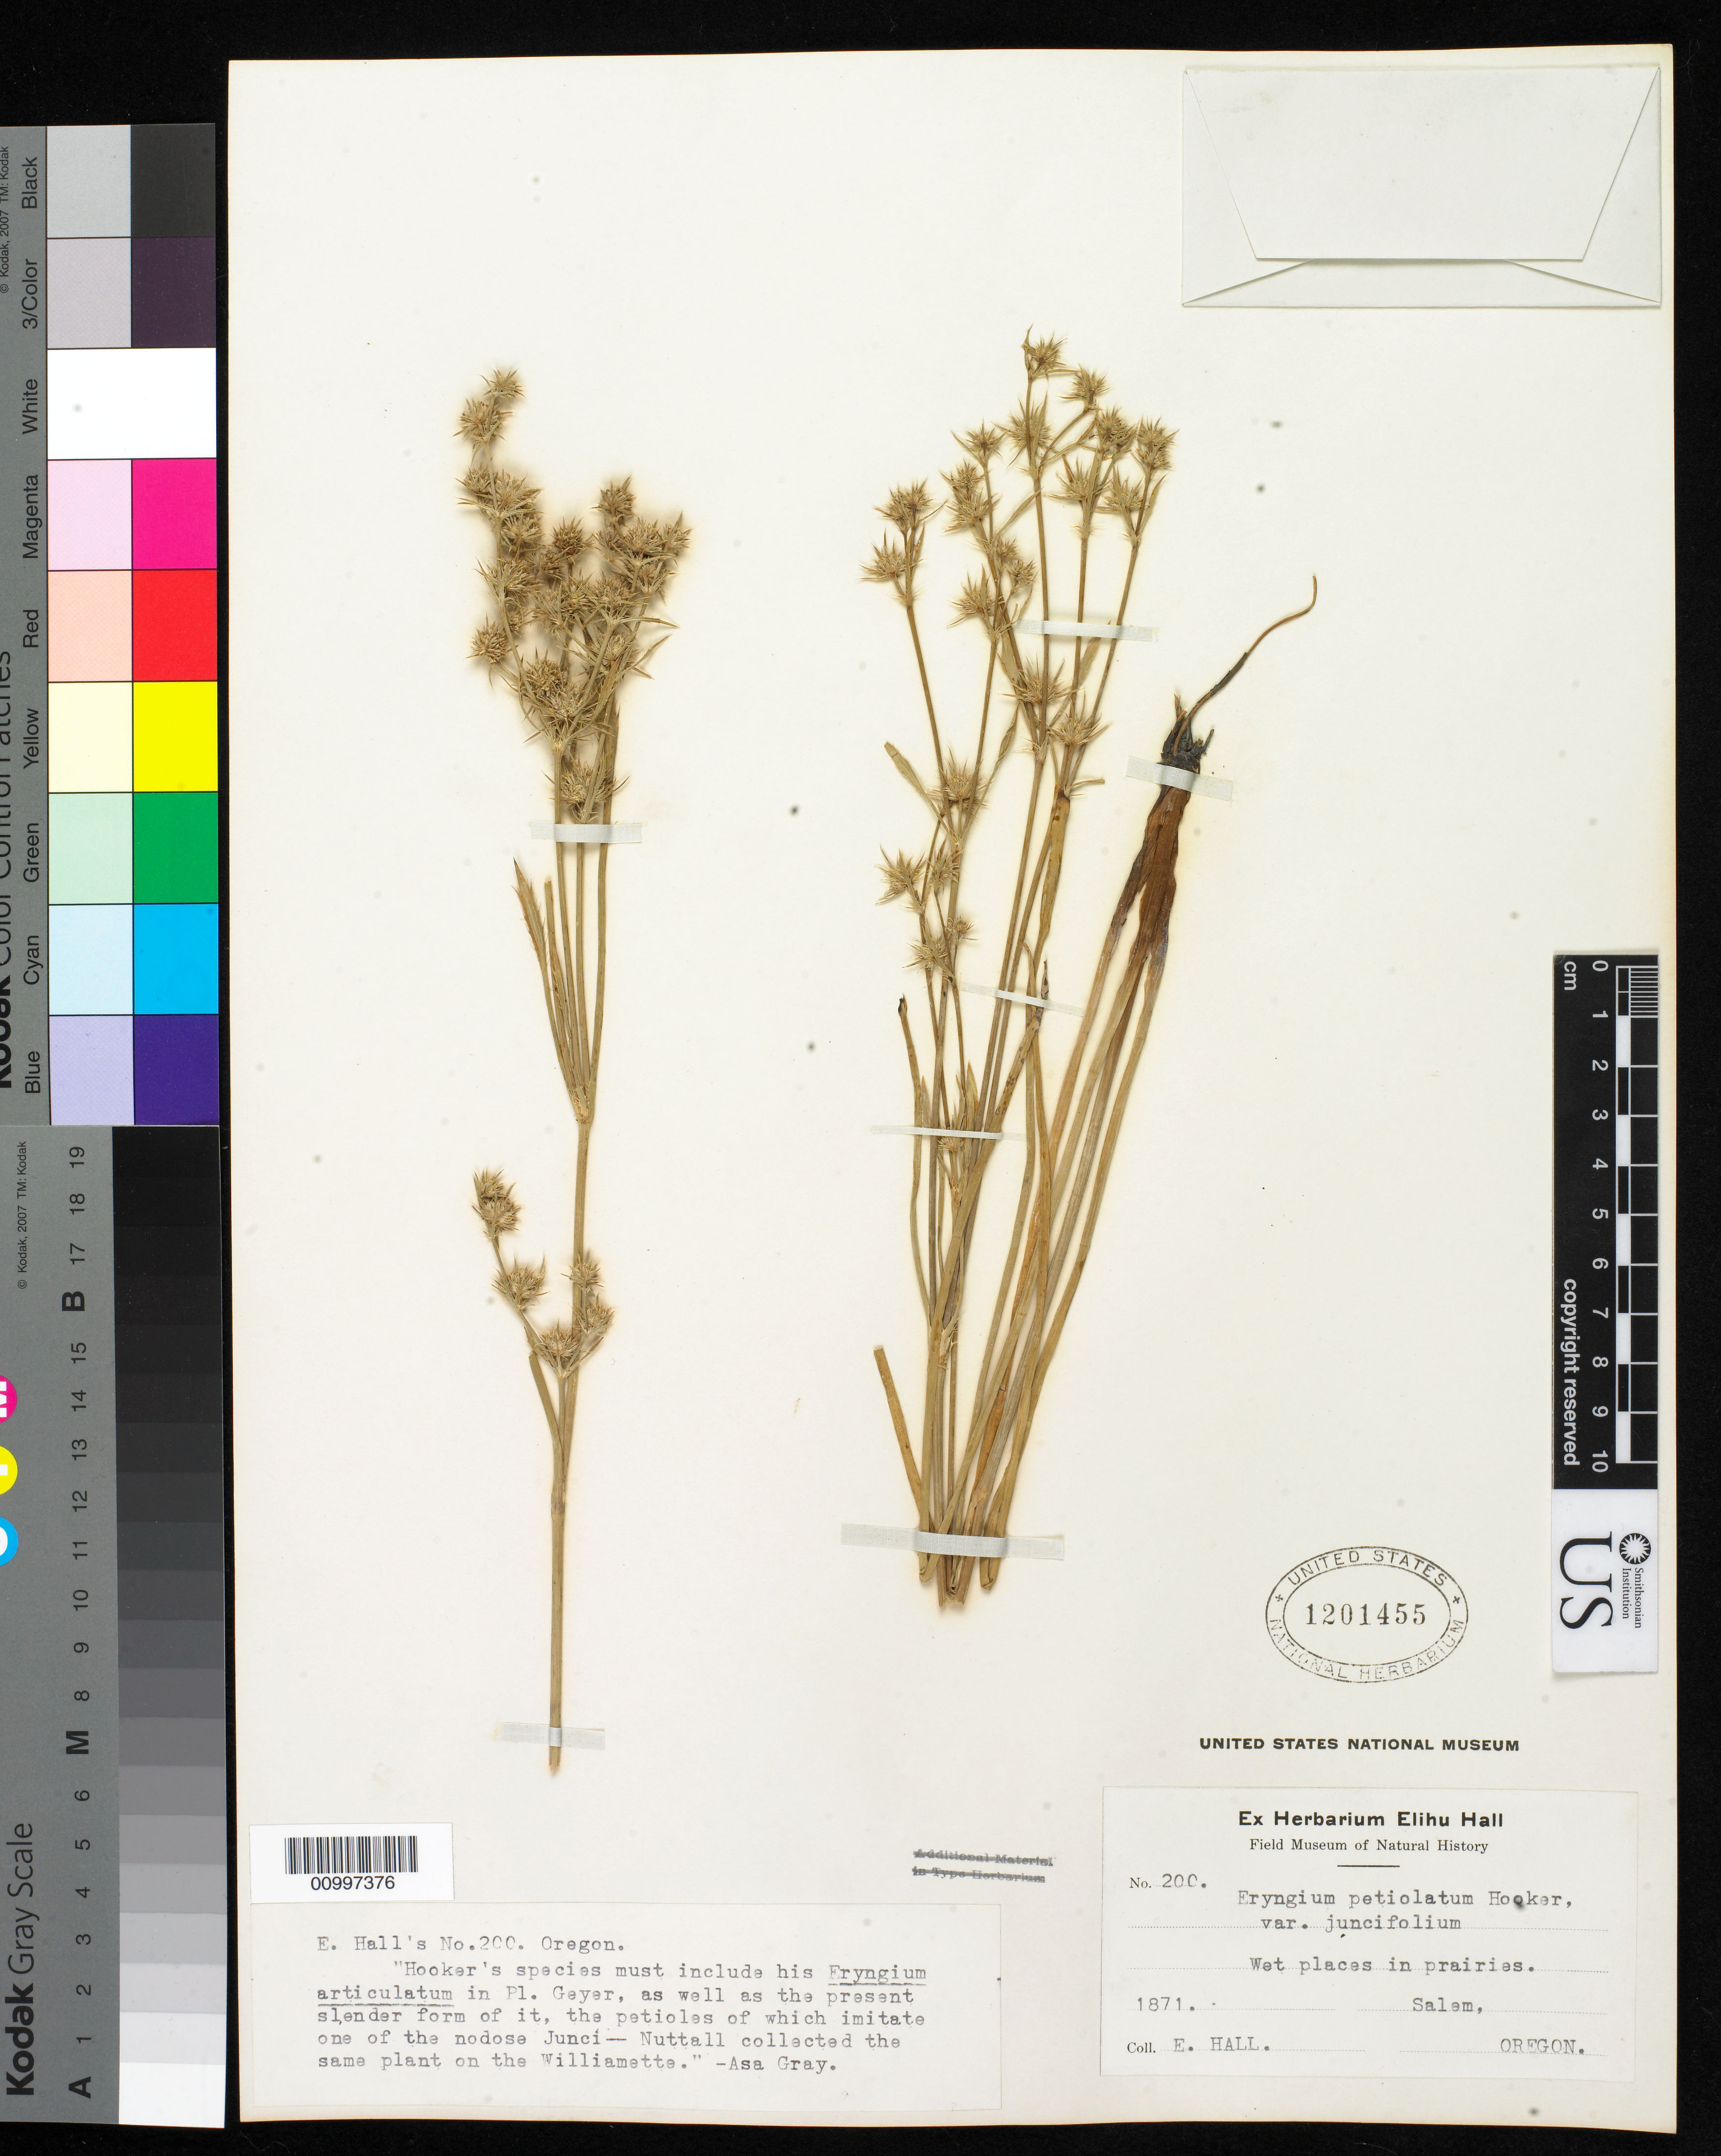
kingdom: Plantae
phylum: Tracheophyta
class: Magnoliopsida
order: Apiales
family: Apiaceae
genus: Eryngium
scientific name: Eryngium petiolatum var. juncifolium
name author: A. Gray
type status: Type Collection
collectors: E. Hall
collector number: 200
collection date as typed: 1871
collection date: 1871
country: United States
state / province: Oregon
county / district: Marion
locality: Salem.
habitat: Wet places in prairies.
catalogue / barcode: US 1201455